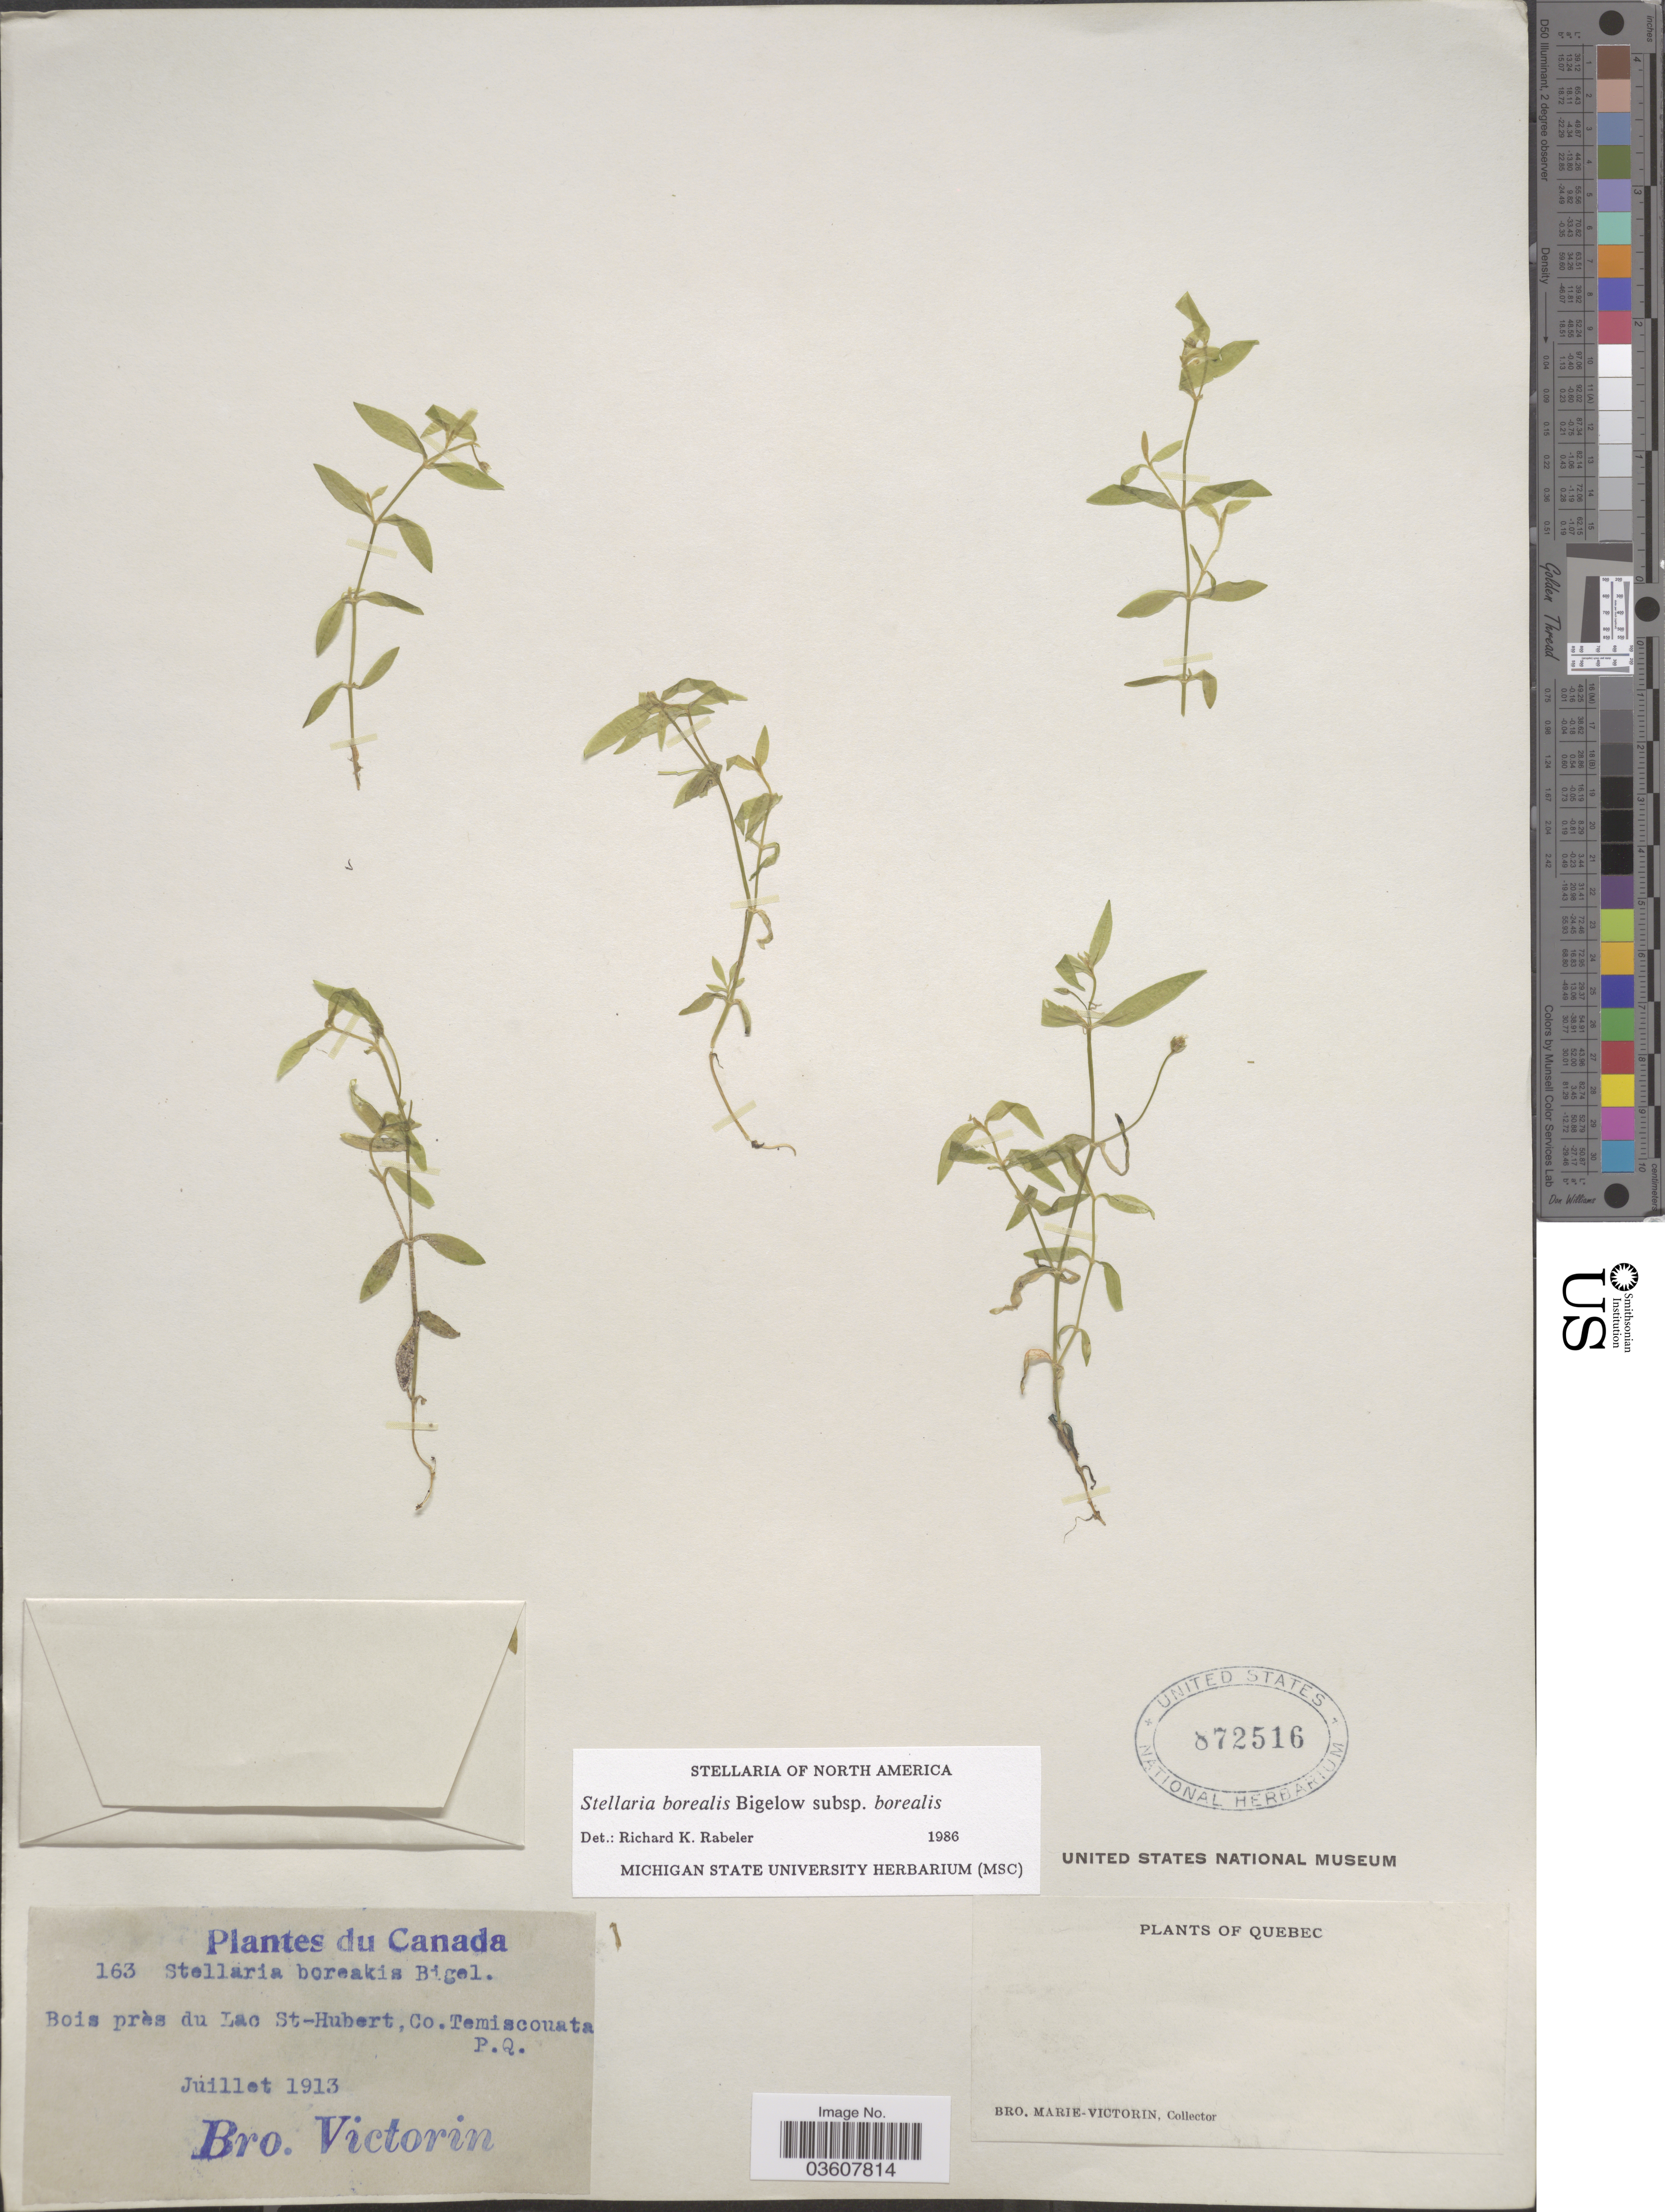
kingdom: Plantae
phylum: Tracheophyta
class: Magnoliopsida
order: Caryophyllales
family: Caryophyllaceae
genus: Stellaria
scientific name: Stellaria borealis subsp. borealis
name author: Bigelow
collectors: Fr. Marie-Victorin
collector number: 163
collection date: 1913-07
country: Canada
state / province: Quebec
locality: Bois près du Lac St-Hubert, Co.Temiscouata P. Q.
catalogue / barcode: US 872516